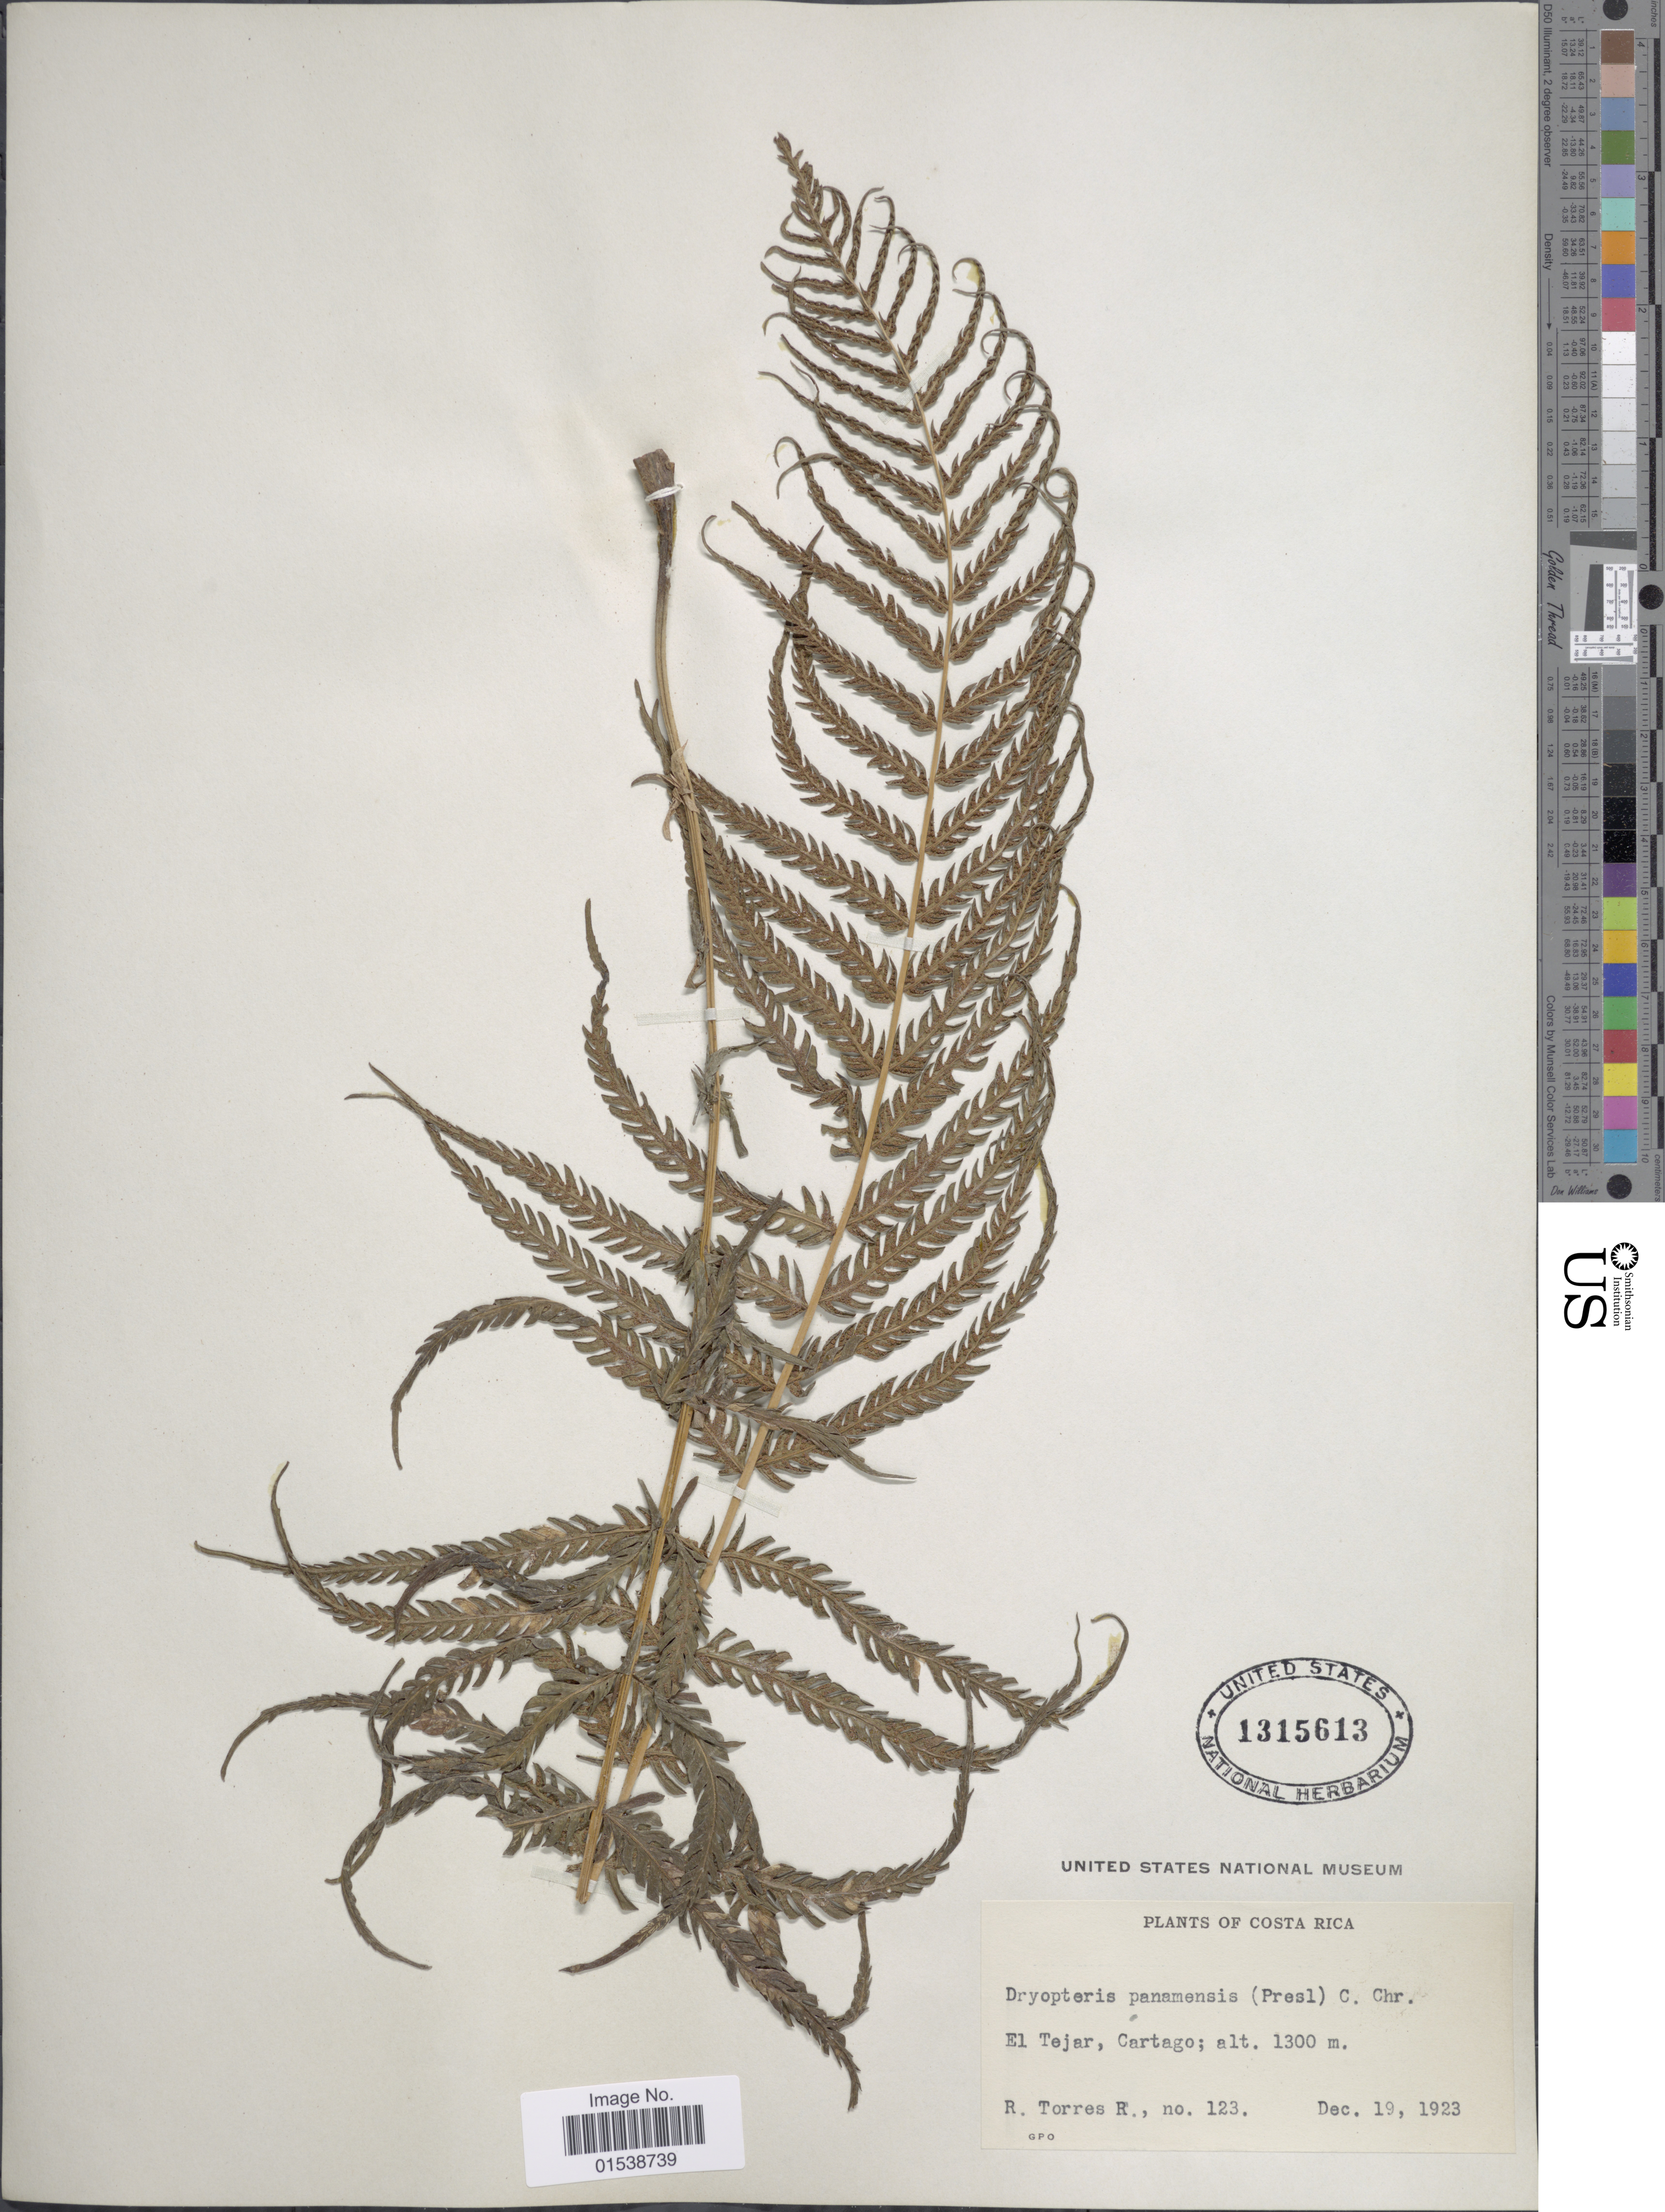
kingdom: Plantae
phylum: Tracheophyta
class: Polypodiopsida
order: Polypodiales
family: Thelypteridaceae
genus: Amauropelta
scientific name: Amauropelta resinifera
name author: (Desv.) Pic. Serm.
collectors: R. Torres R.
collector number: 123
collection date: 1923-12-19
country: Costa Rica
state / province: Cartago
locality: El Tejar, Cartago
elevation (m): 1300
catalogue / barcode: US 1315613